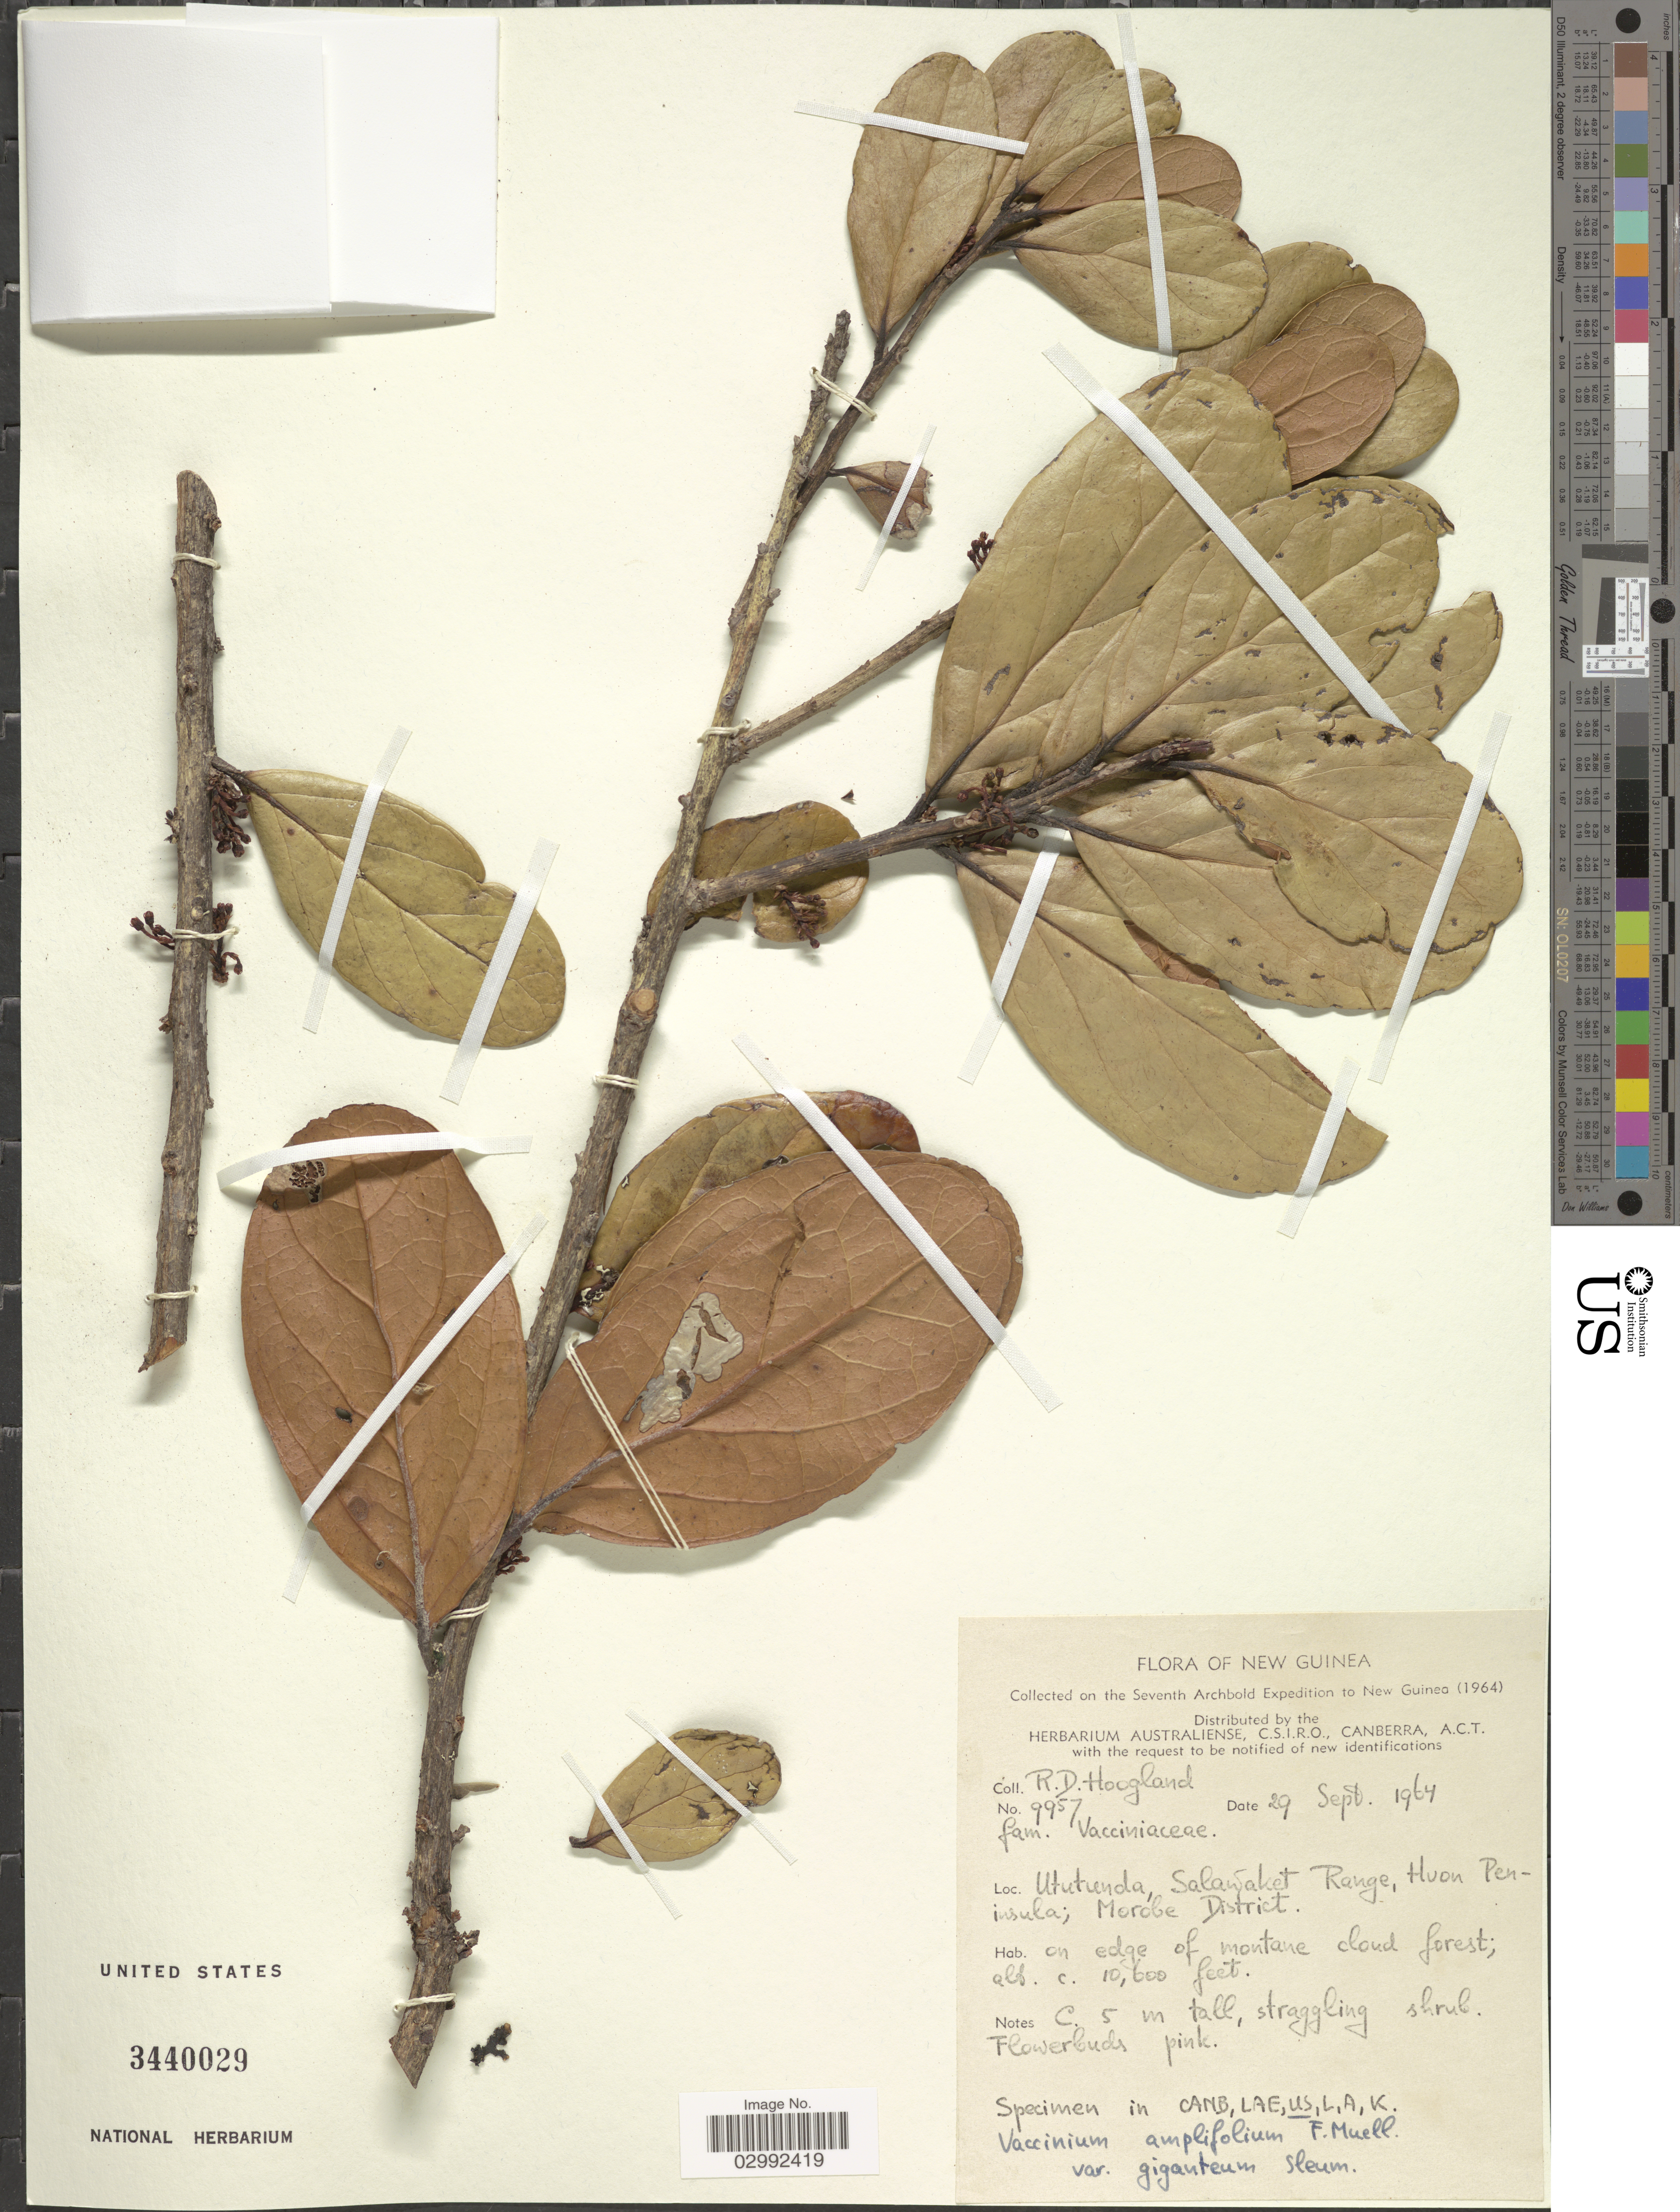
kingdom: Plantae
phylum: Tracheophyta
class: Magnoliopsida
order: Ericales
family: Ericaceae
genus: Vaccinium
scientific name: Vaccinium amplifolium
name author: F. Muell.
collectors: R. D. Hoogland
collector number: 9957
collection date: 1964-09-29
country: Papua New Guinea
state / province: Morobe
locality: New Guinea, Ututunda, Salawaket Range, Huon Peninsula, Morobe District.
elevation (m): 3231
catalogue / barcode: US 3440029